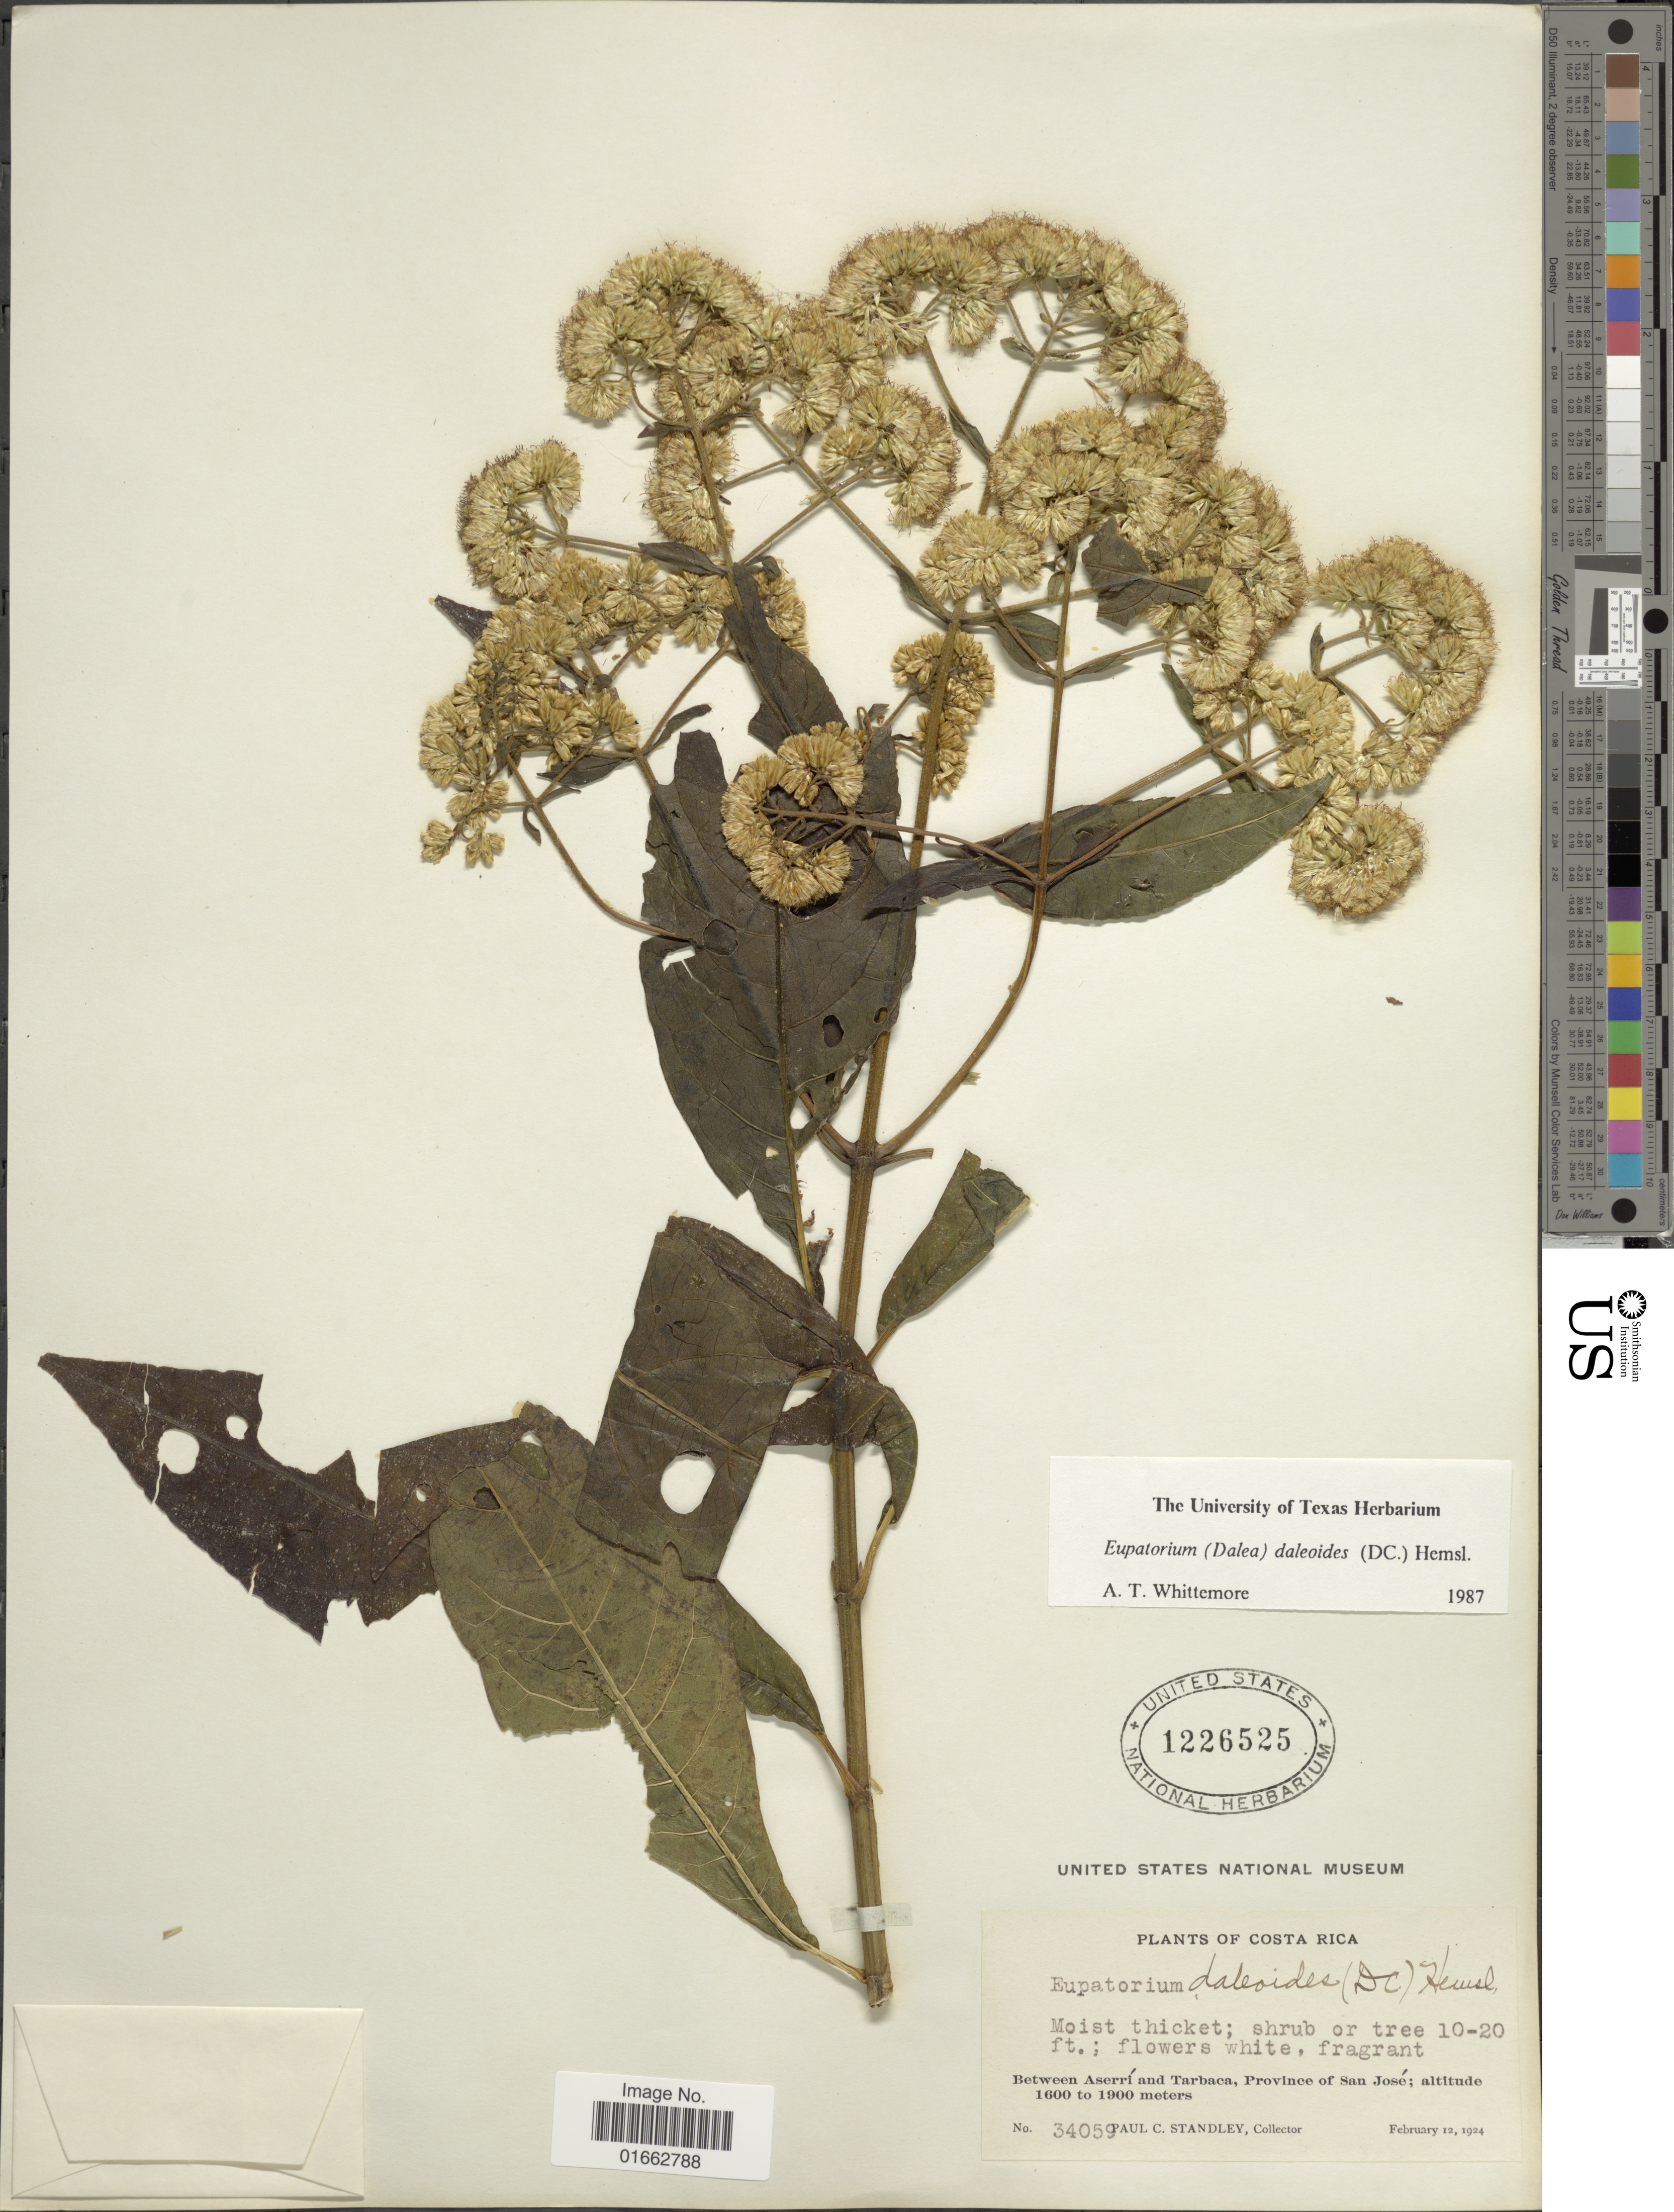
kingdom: Plantae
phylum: Tracheophyta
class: Magnoliopsida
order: Asterales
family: Asteraceae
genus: Critonia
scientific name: Critonia daleoides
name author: DC.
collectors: P. C. Standley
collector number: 34059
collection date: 1924-02-12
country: Costa Rica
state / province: San José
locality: Between Aserrí and Tarbaca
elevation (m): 1600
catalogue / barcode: US 1226525